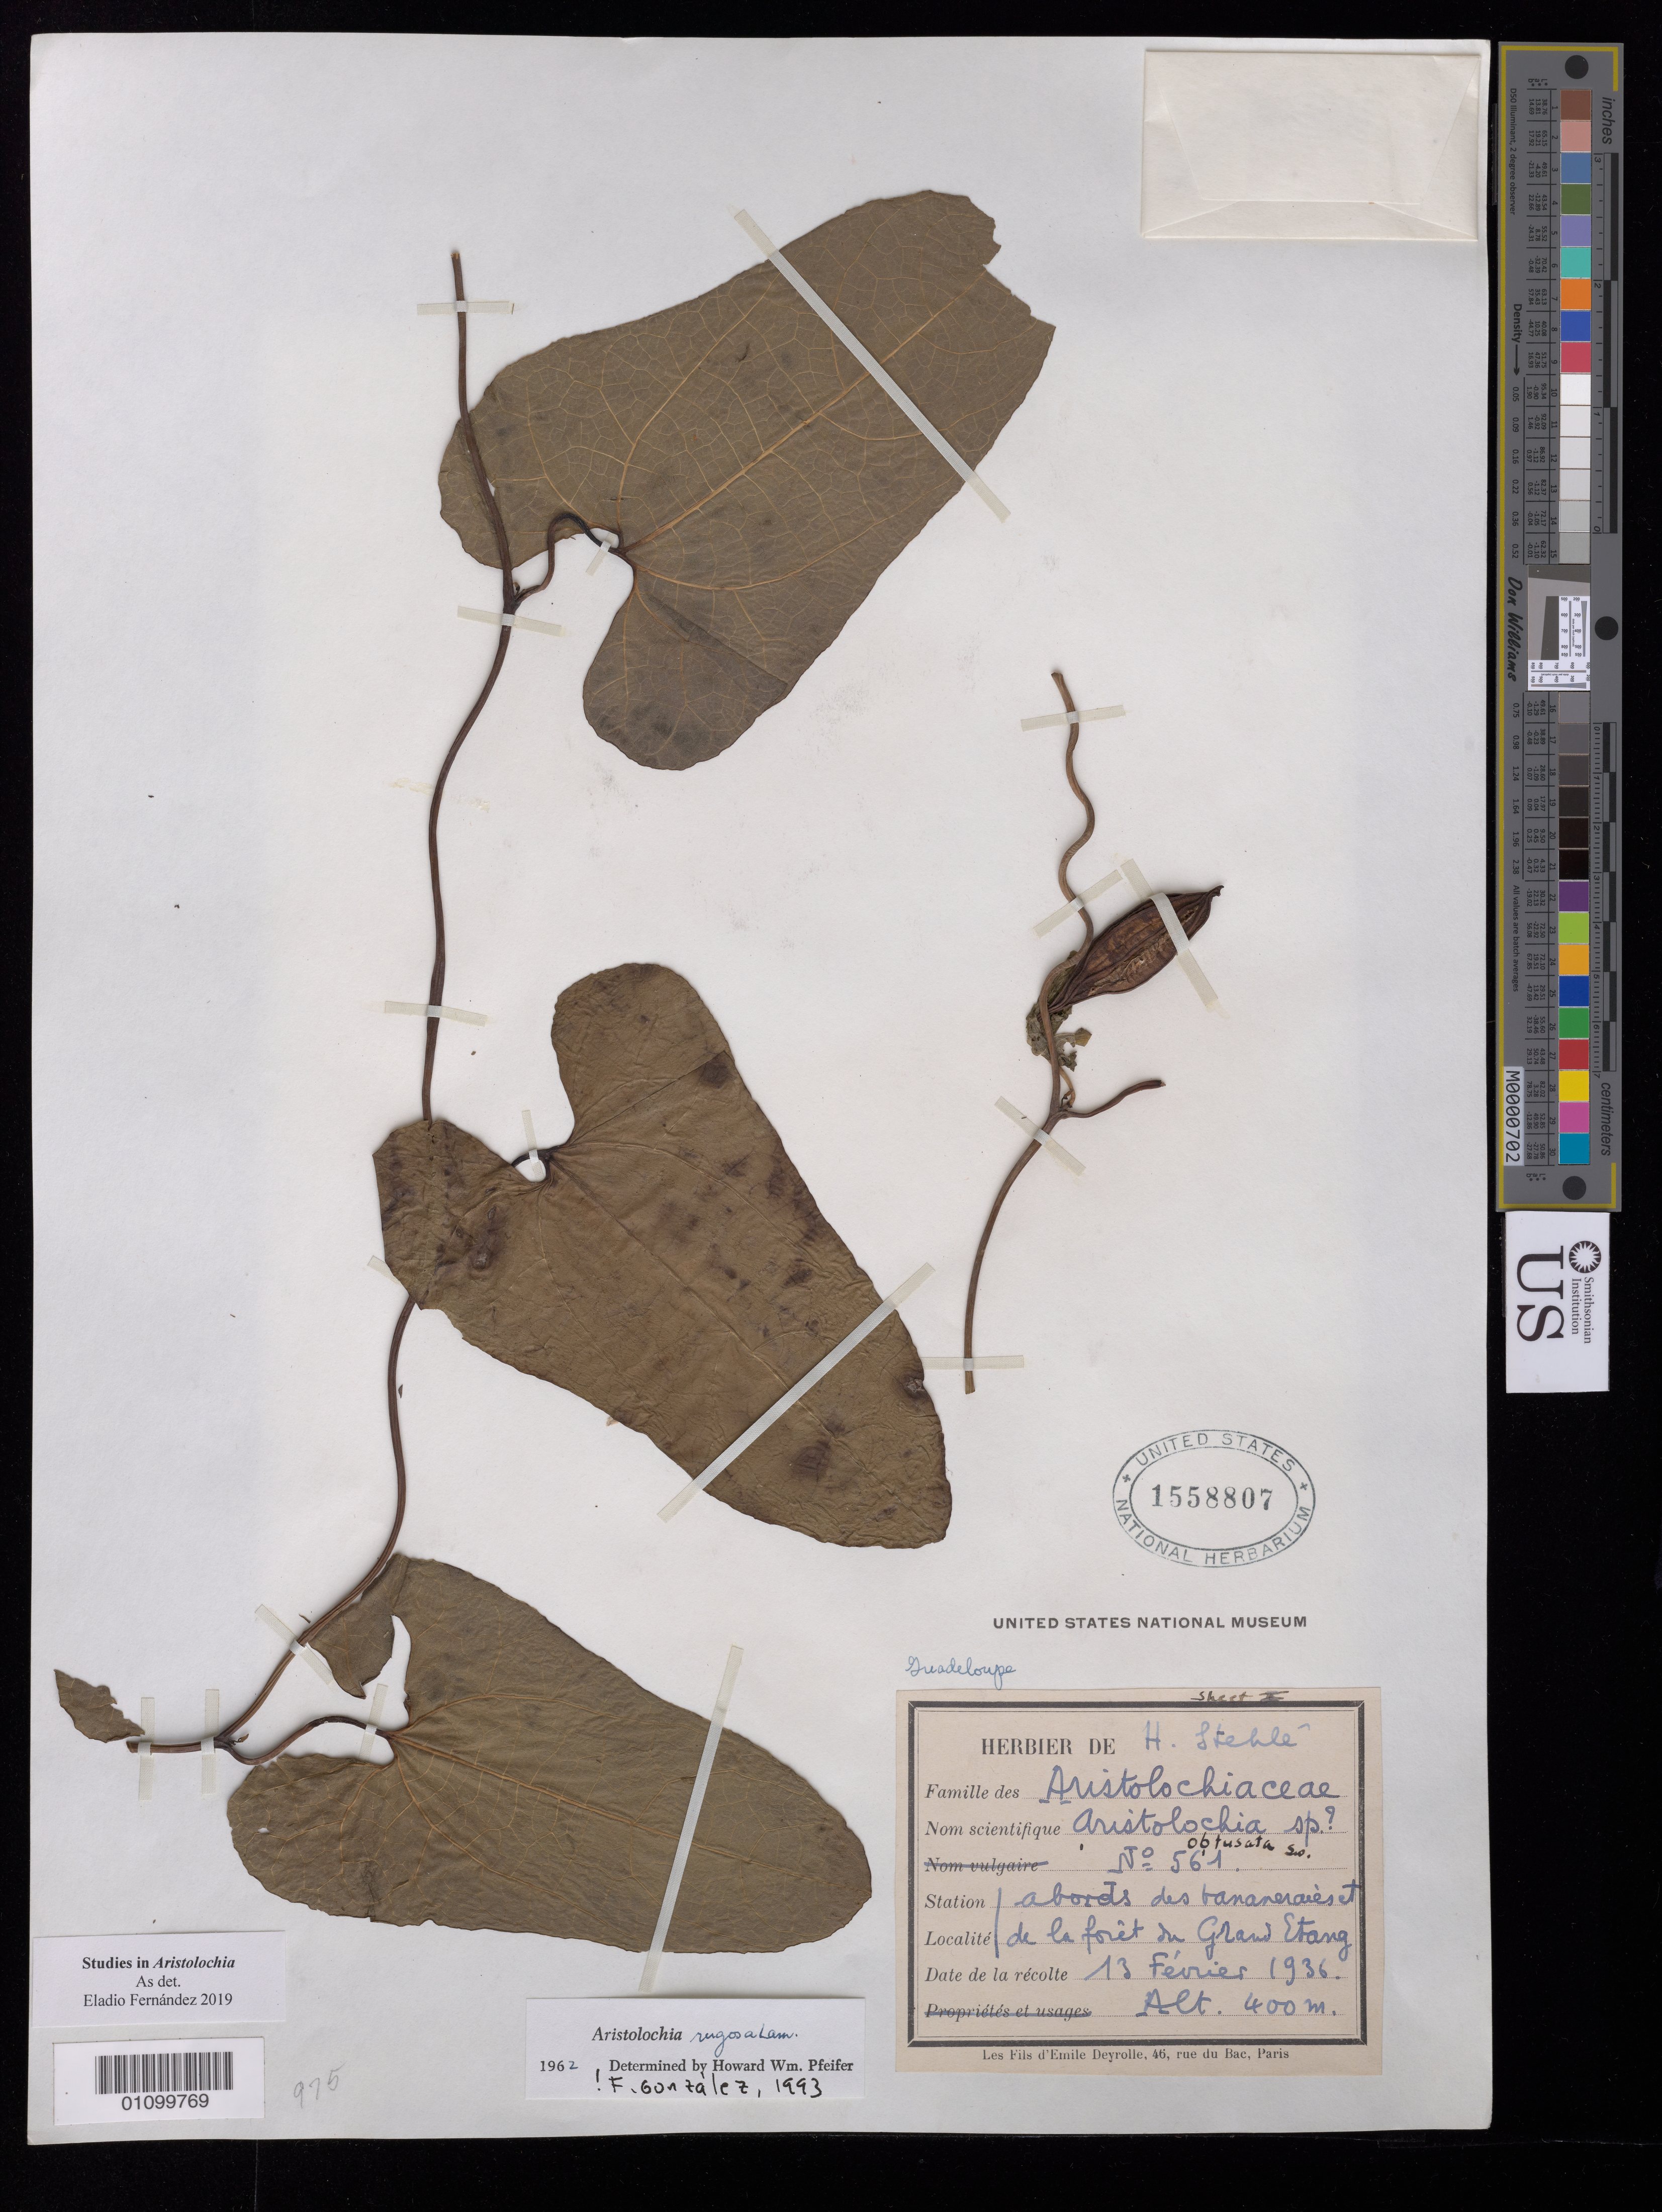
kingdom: Plantae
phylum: Tracheophyta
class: Magnoliopsida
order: Piperales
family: Aristolochiaceae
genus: Aristolochia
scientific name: Aristolochia rugosa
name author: Lam.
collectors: H. Stehlé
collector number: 561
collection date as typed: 13 Feb 1936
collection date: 1936-02-13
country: Guadeloupe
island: Grande Terre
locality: de la foret du Grand Etang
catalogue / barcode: US 1558807